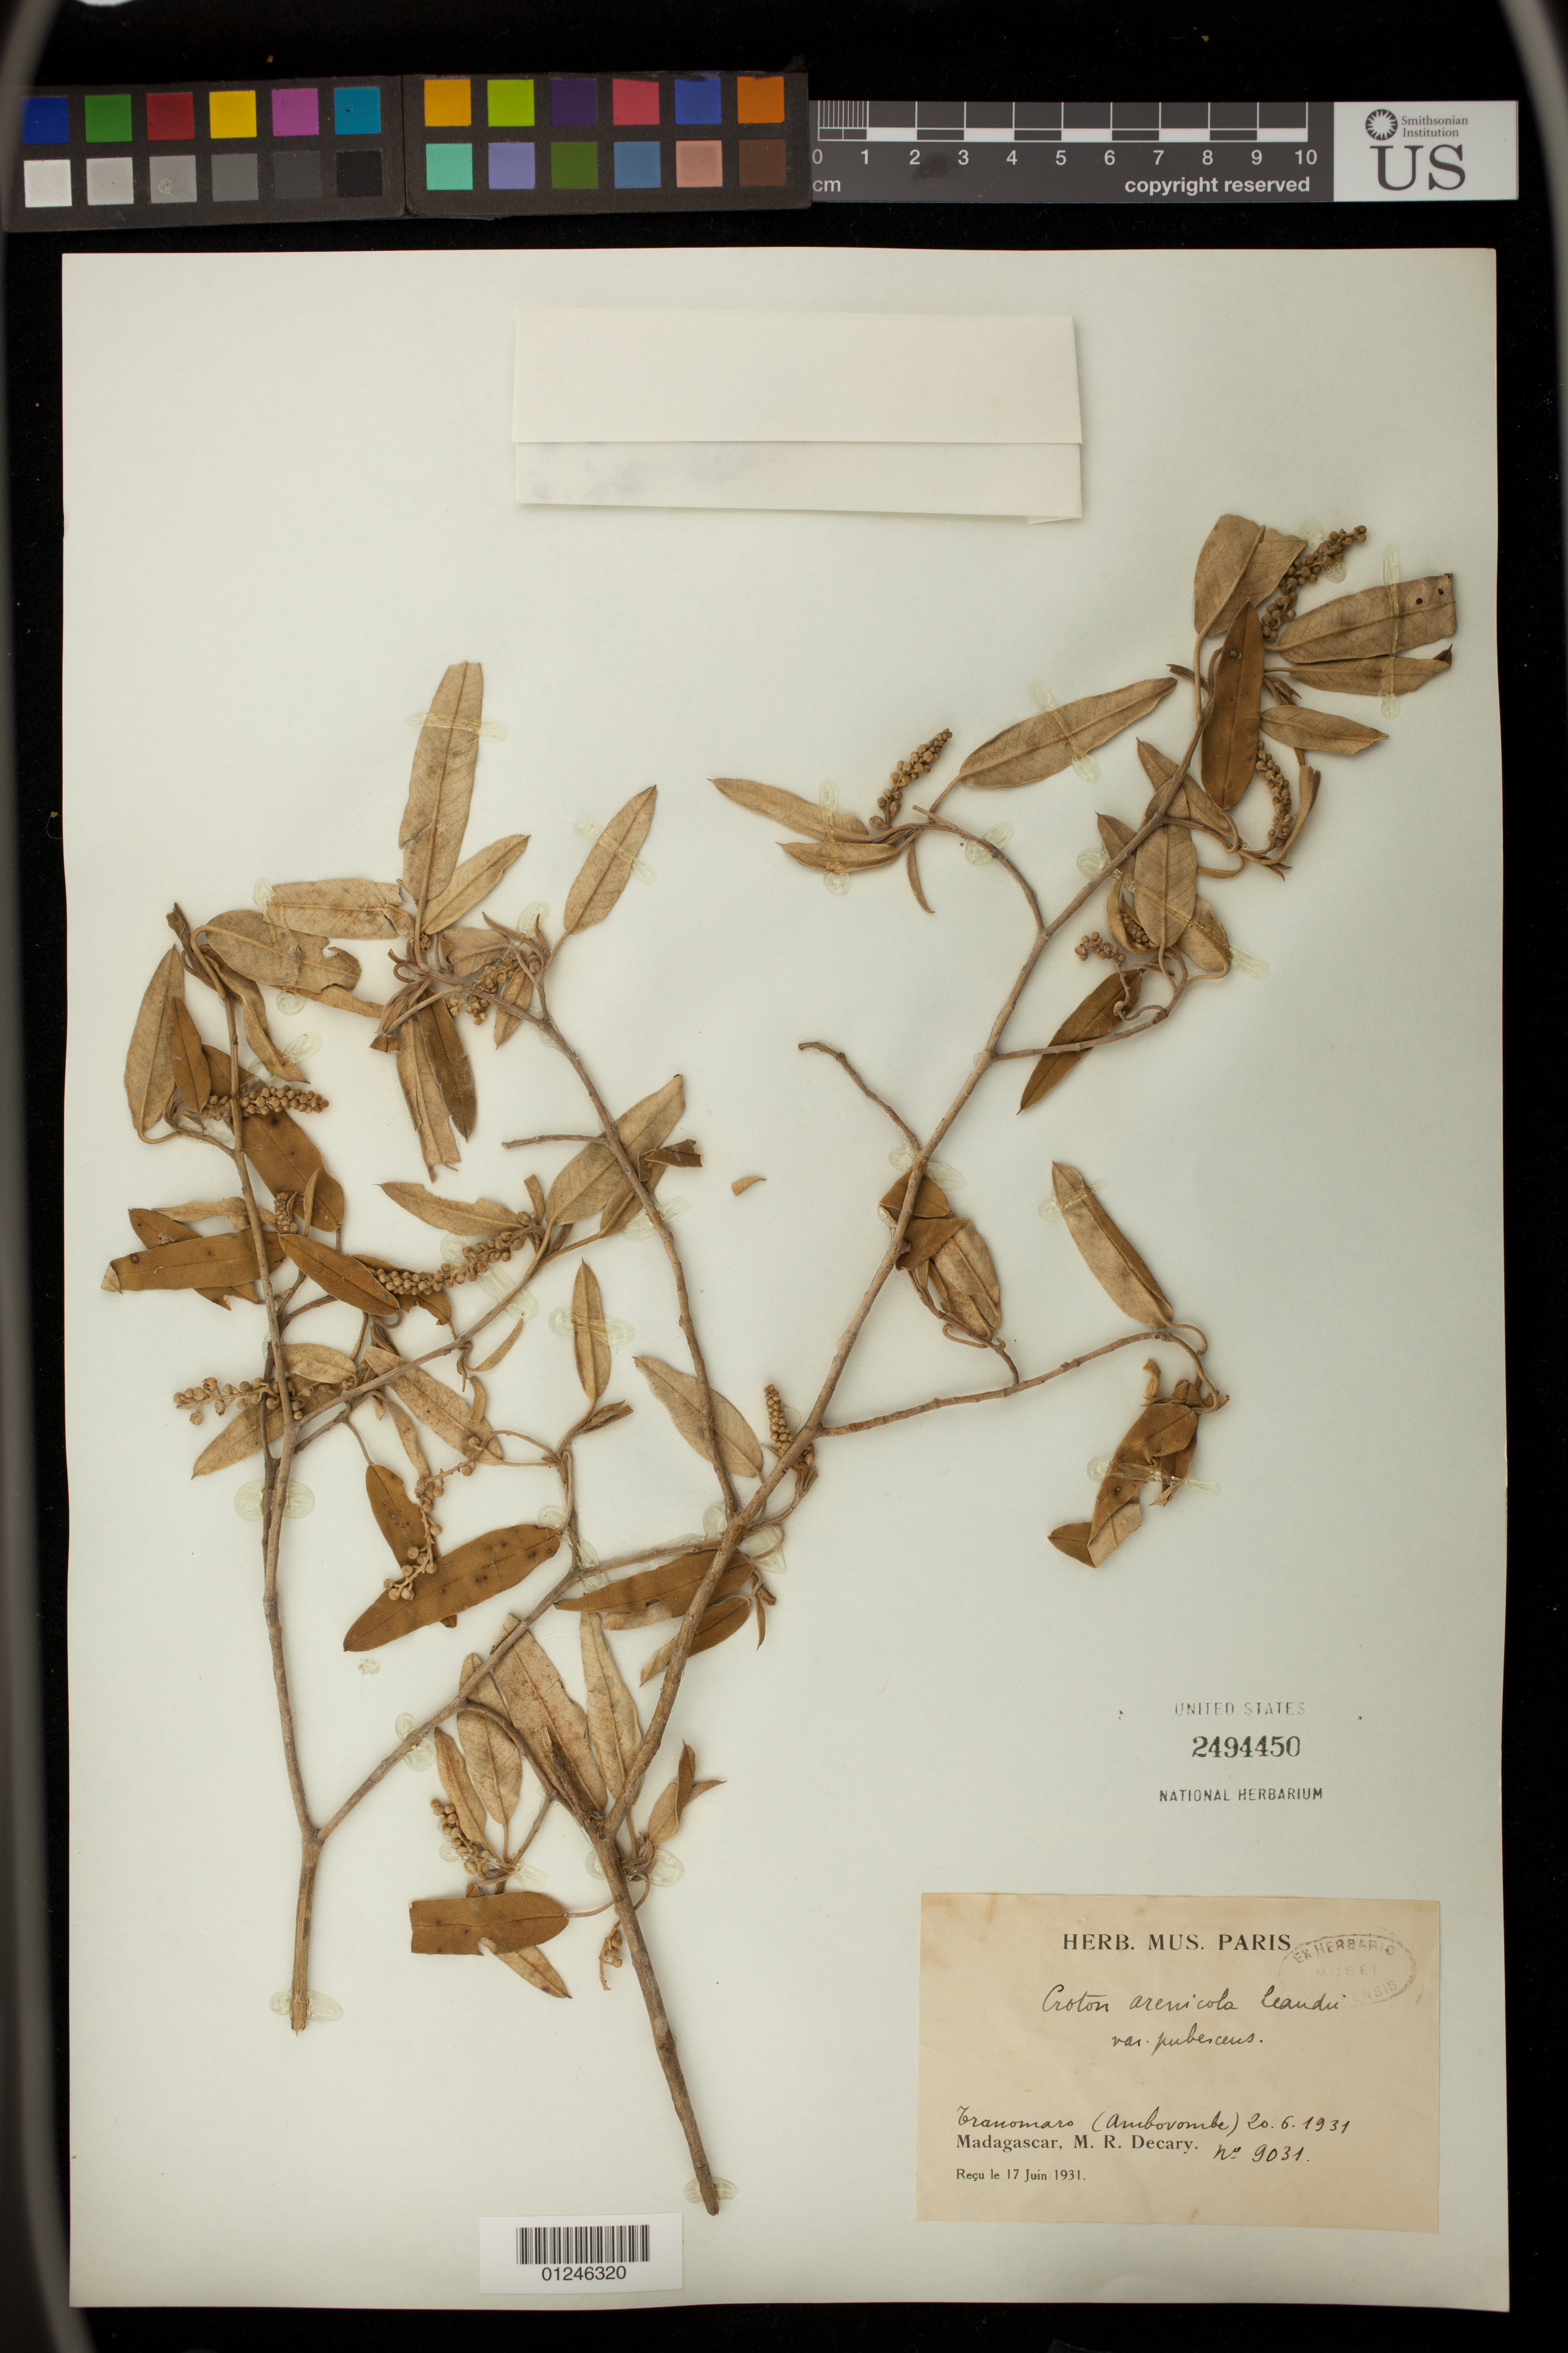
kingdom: Plantae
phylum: Tracheophyta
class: Magnoliopsida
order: Malpighiales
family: Euphorbiaceae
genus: Croton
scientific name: Croton arenicola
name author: Rose & Standl.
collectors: R. Decary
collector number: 9031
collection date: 1931-06-20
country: Madagascar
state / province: Anosy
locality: Tranomaro (Ambovombe)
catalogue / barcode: US 2494450